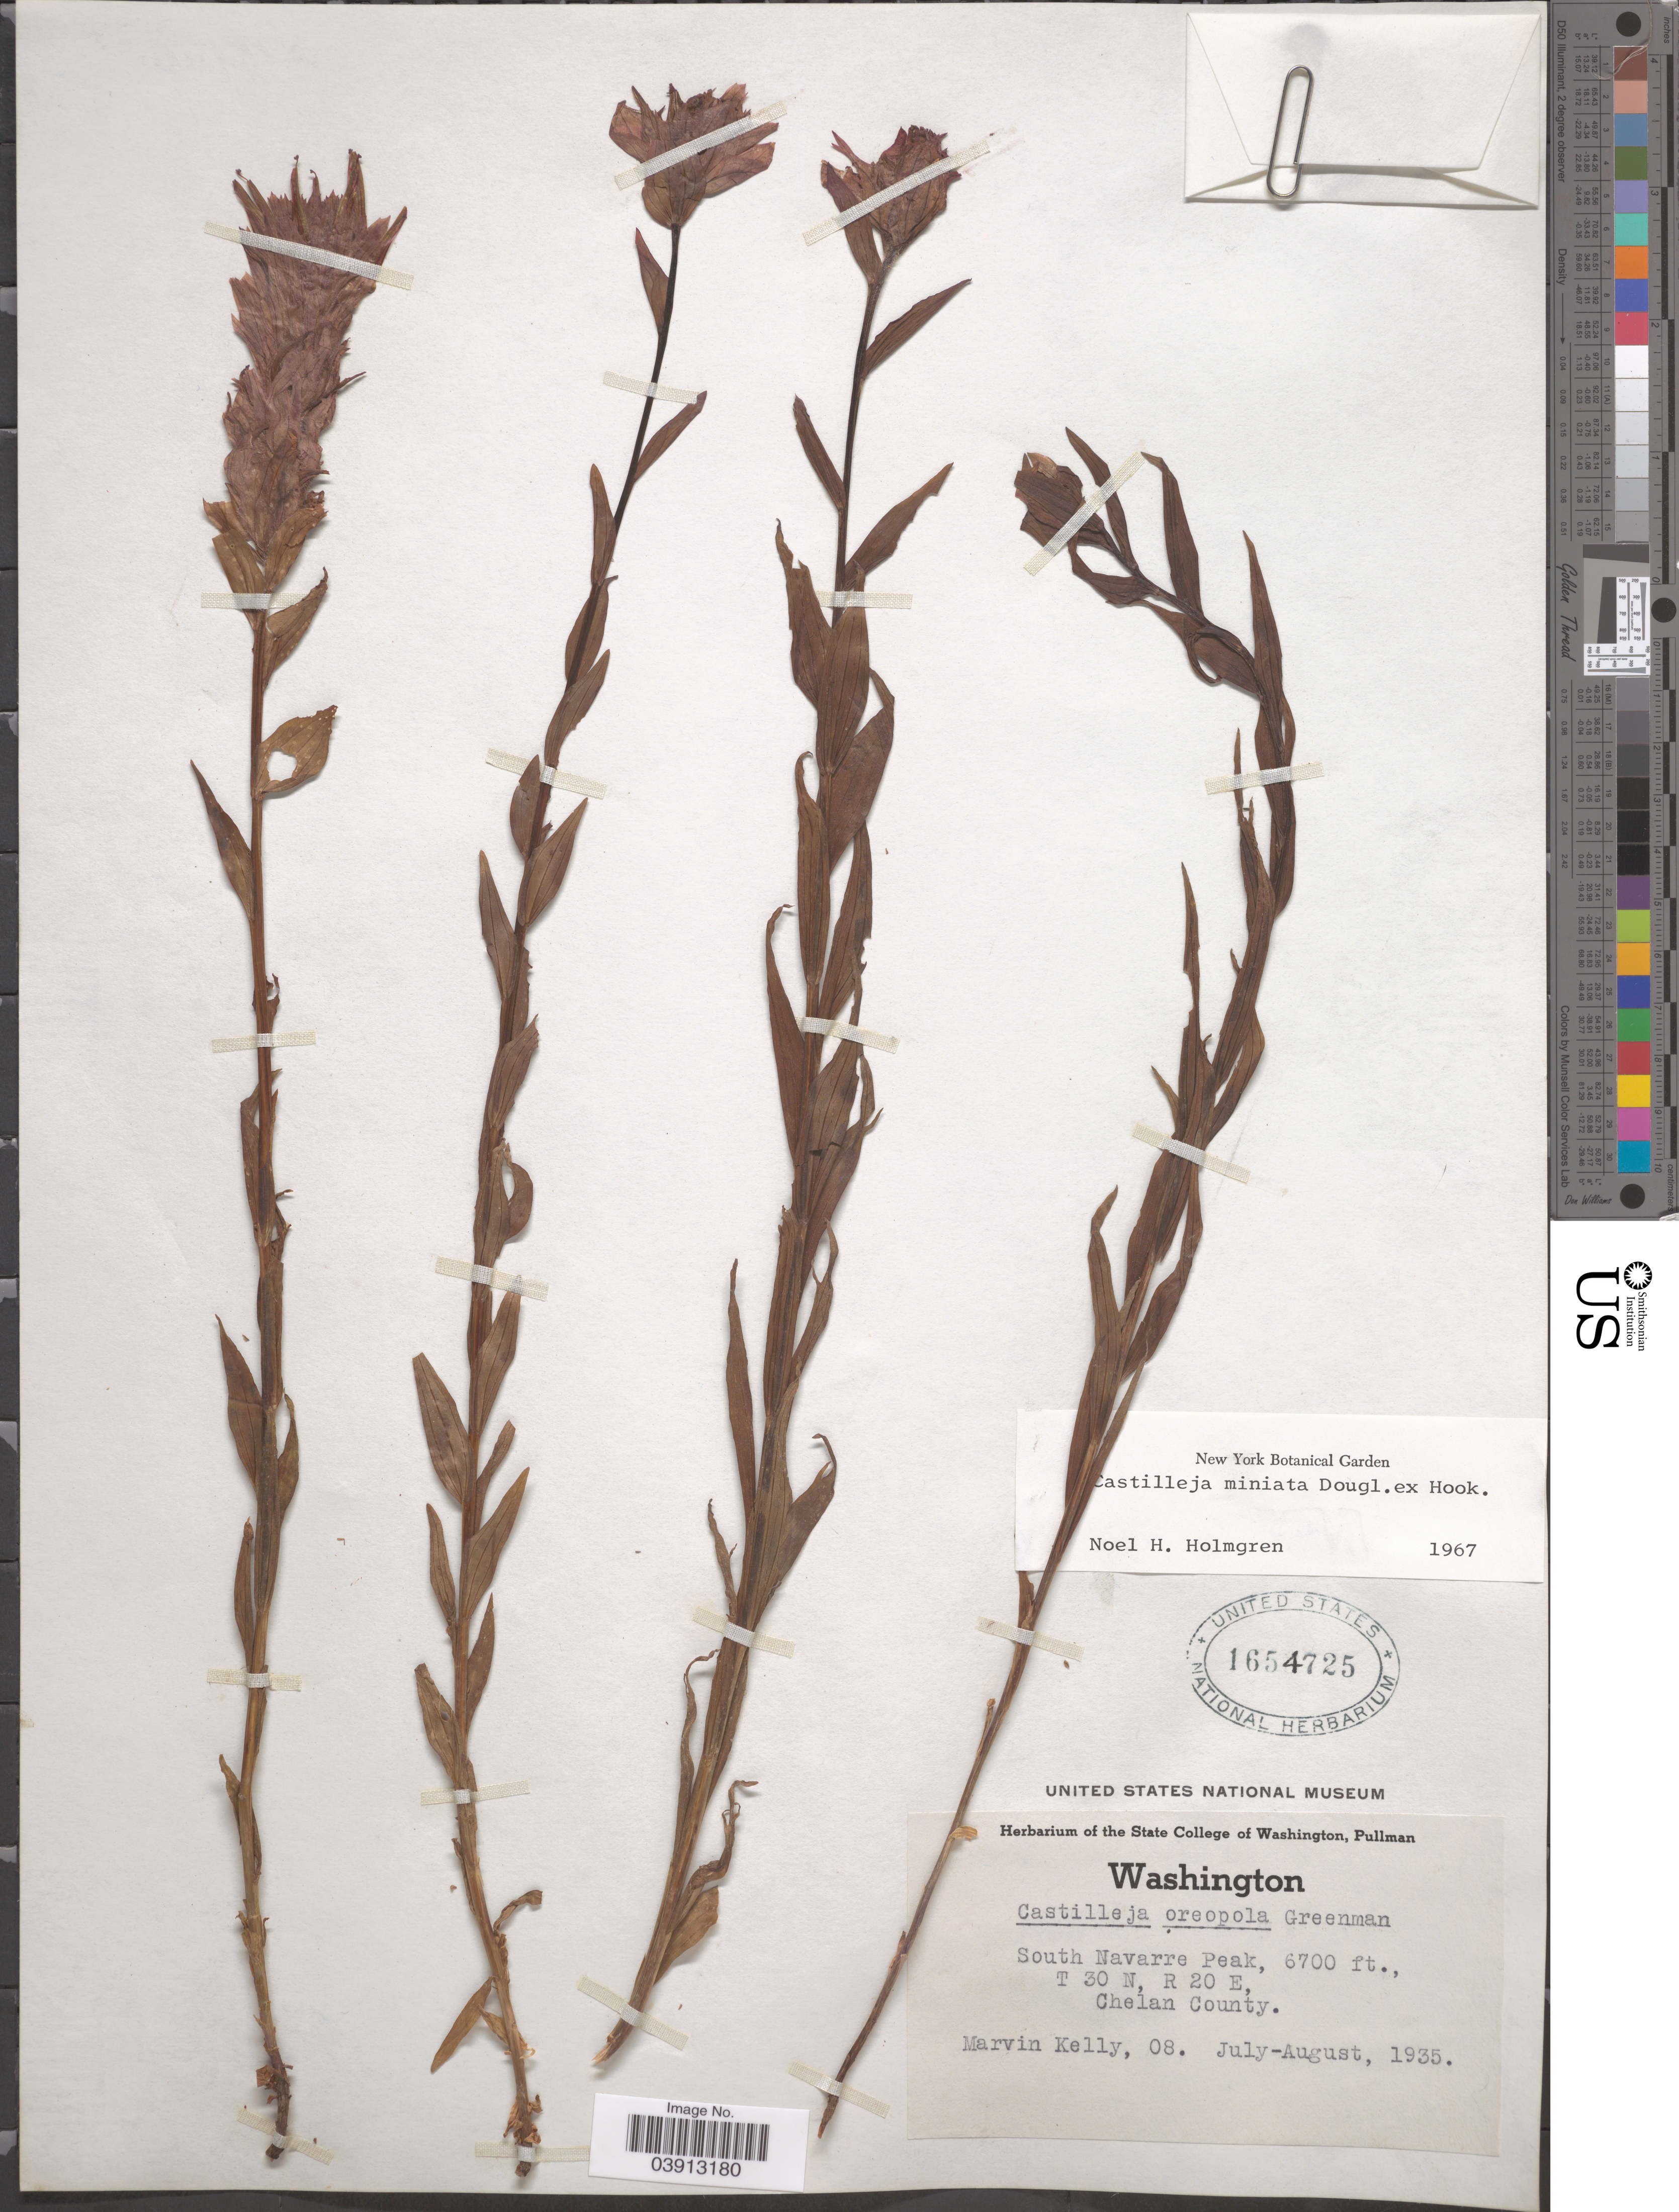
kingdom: Plantae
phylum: Tracheophyta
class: Magnoliopsida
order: Lamiales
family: Orobanchaceae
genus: Castilleja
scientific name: Castilleja miniata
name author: Douglas ex Hook.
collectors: M. Kelly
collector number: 08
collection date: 1935-07/1935-08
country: United States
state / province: Washington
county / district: Chelan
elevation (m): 2042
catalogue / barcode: US 1654725